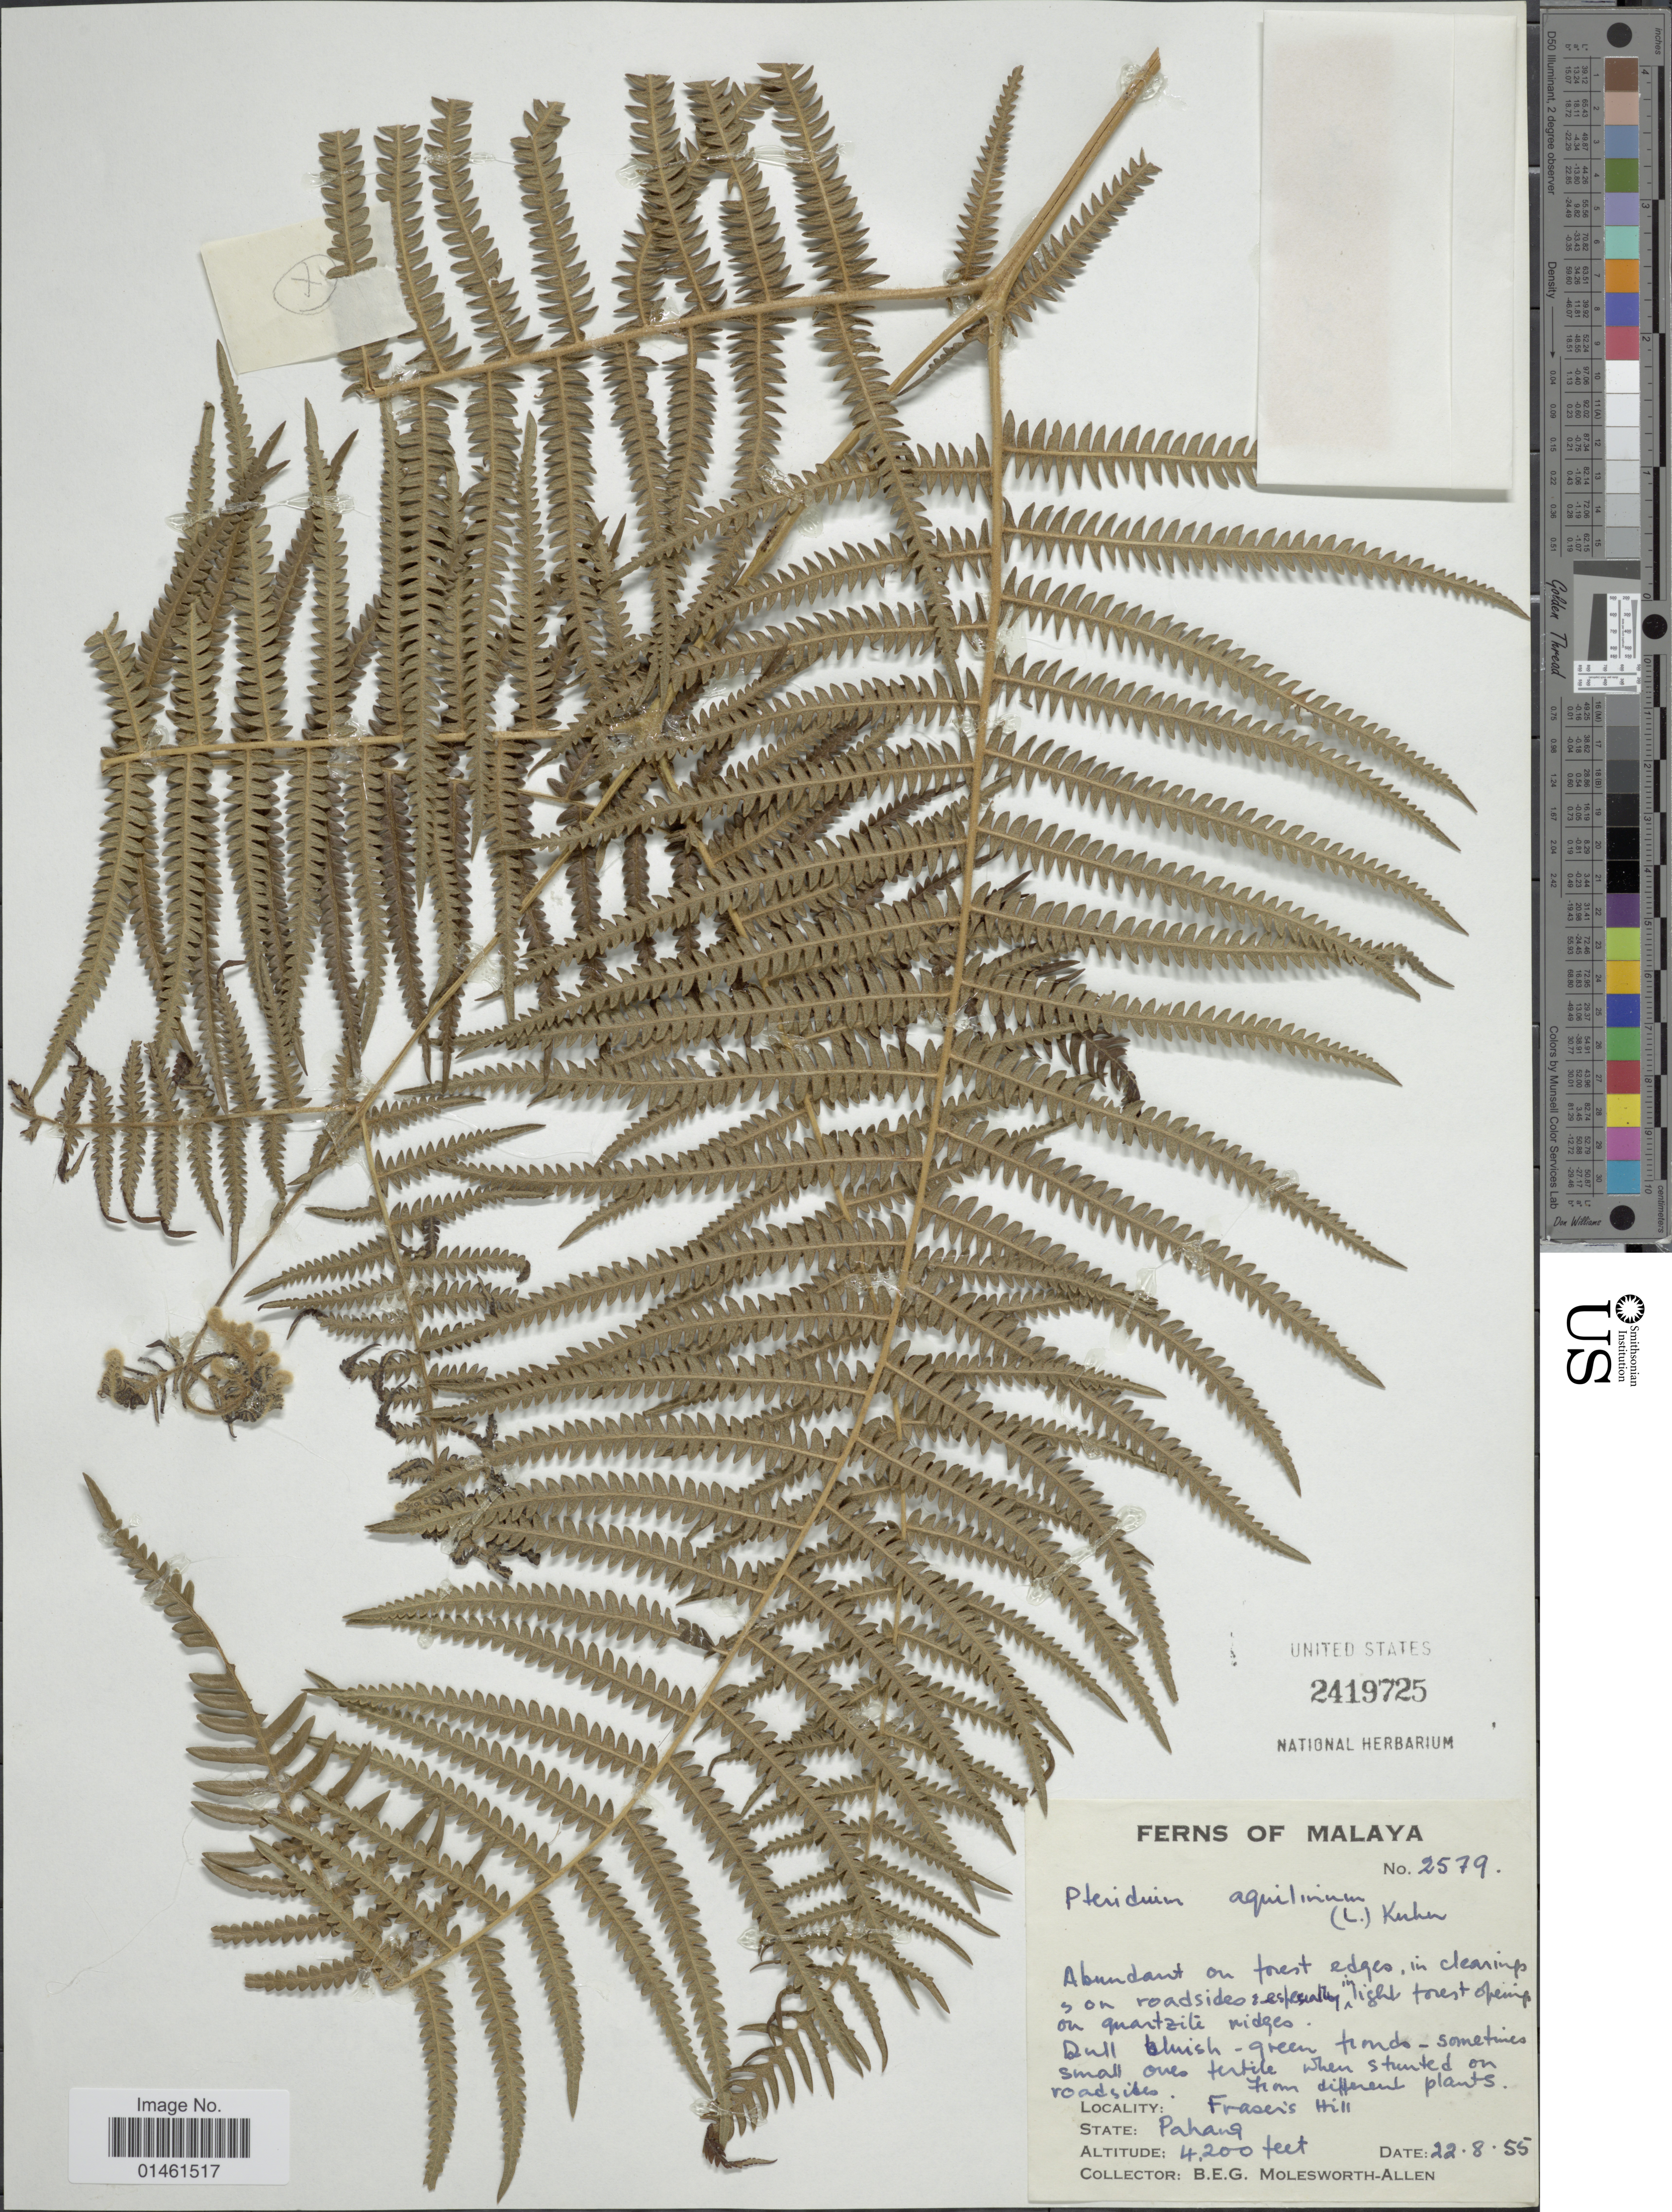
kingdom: Plantae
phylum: Tracheophyta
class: Polypodiopsida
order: Polypodiales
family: Dennstaedtiaceae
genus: Pteridium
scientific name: Pteridium aquilinum var. wightianum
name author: (J. Agardh) R.M. Tryon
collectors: B. E. G. Molesworth-Allen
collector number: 2579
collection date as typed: Transcribed d/m/y: 22/8/55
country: Malaysia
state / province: Pahang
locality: Malaya, Fraser's Hill, State Pahang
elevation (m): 1280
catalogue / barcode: US 2419725